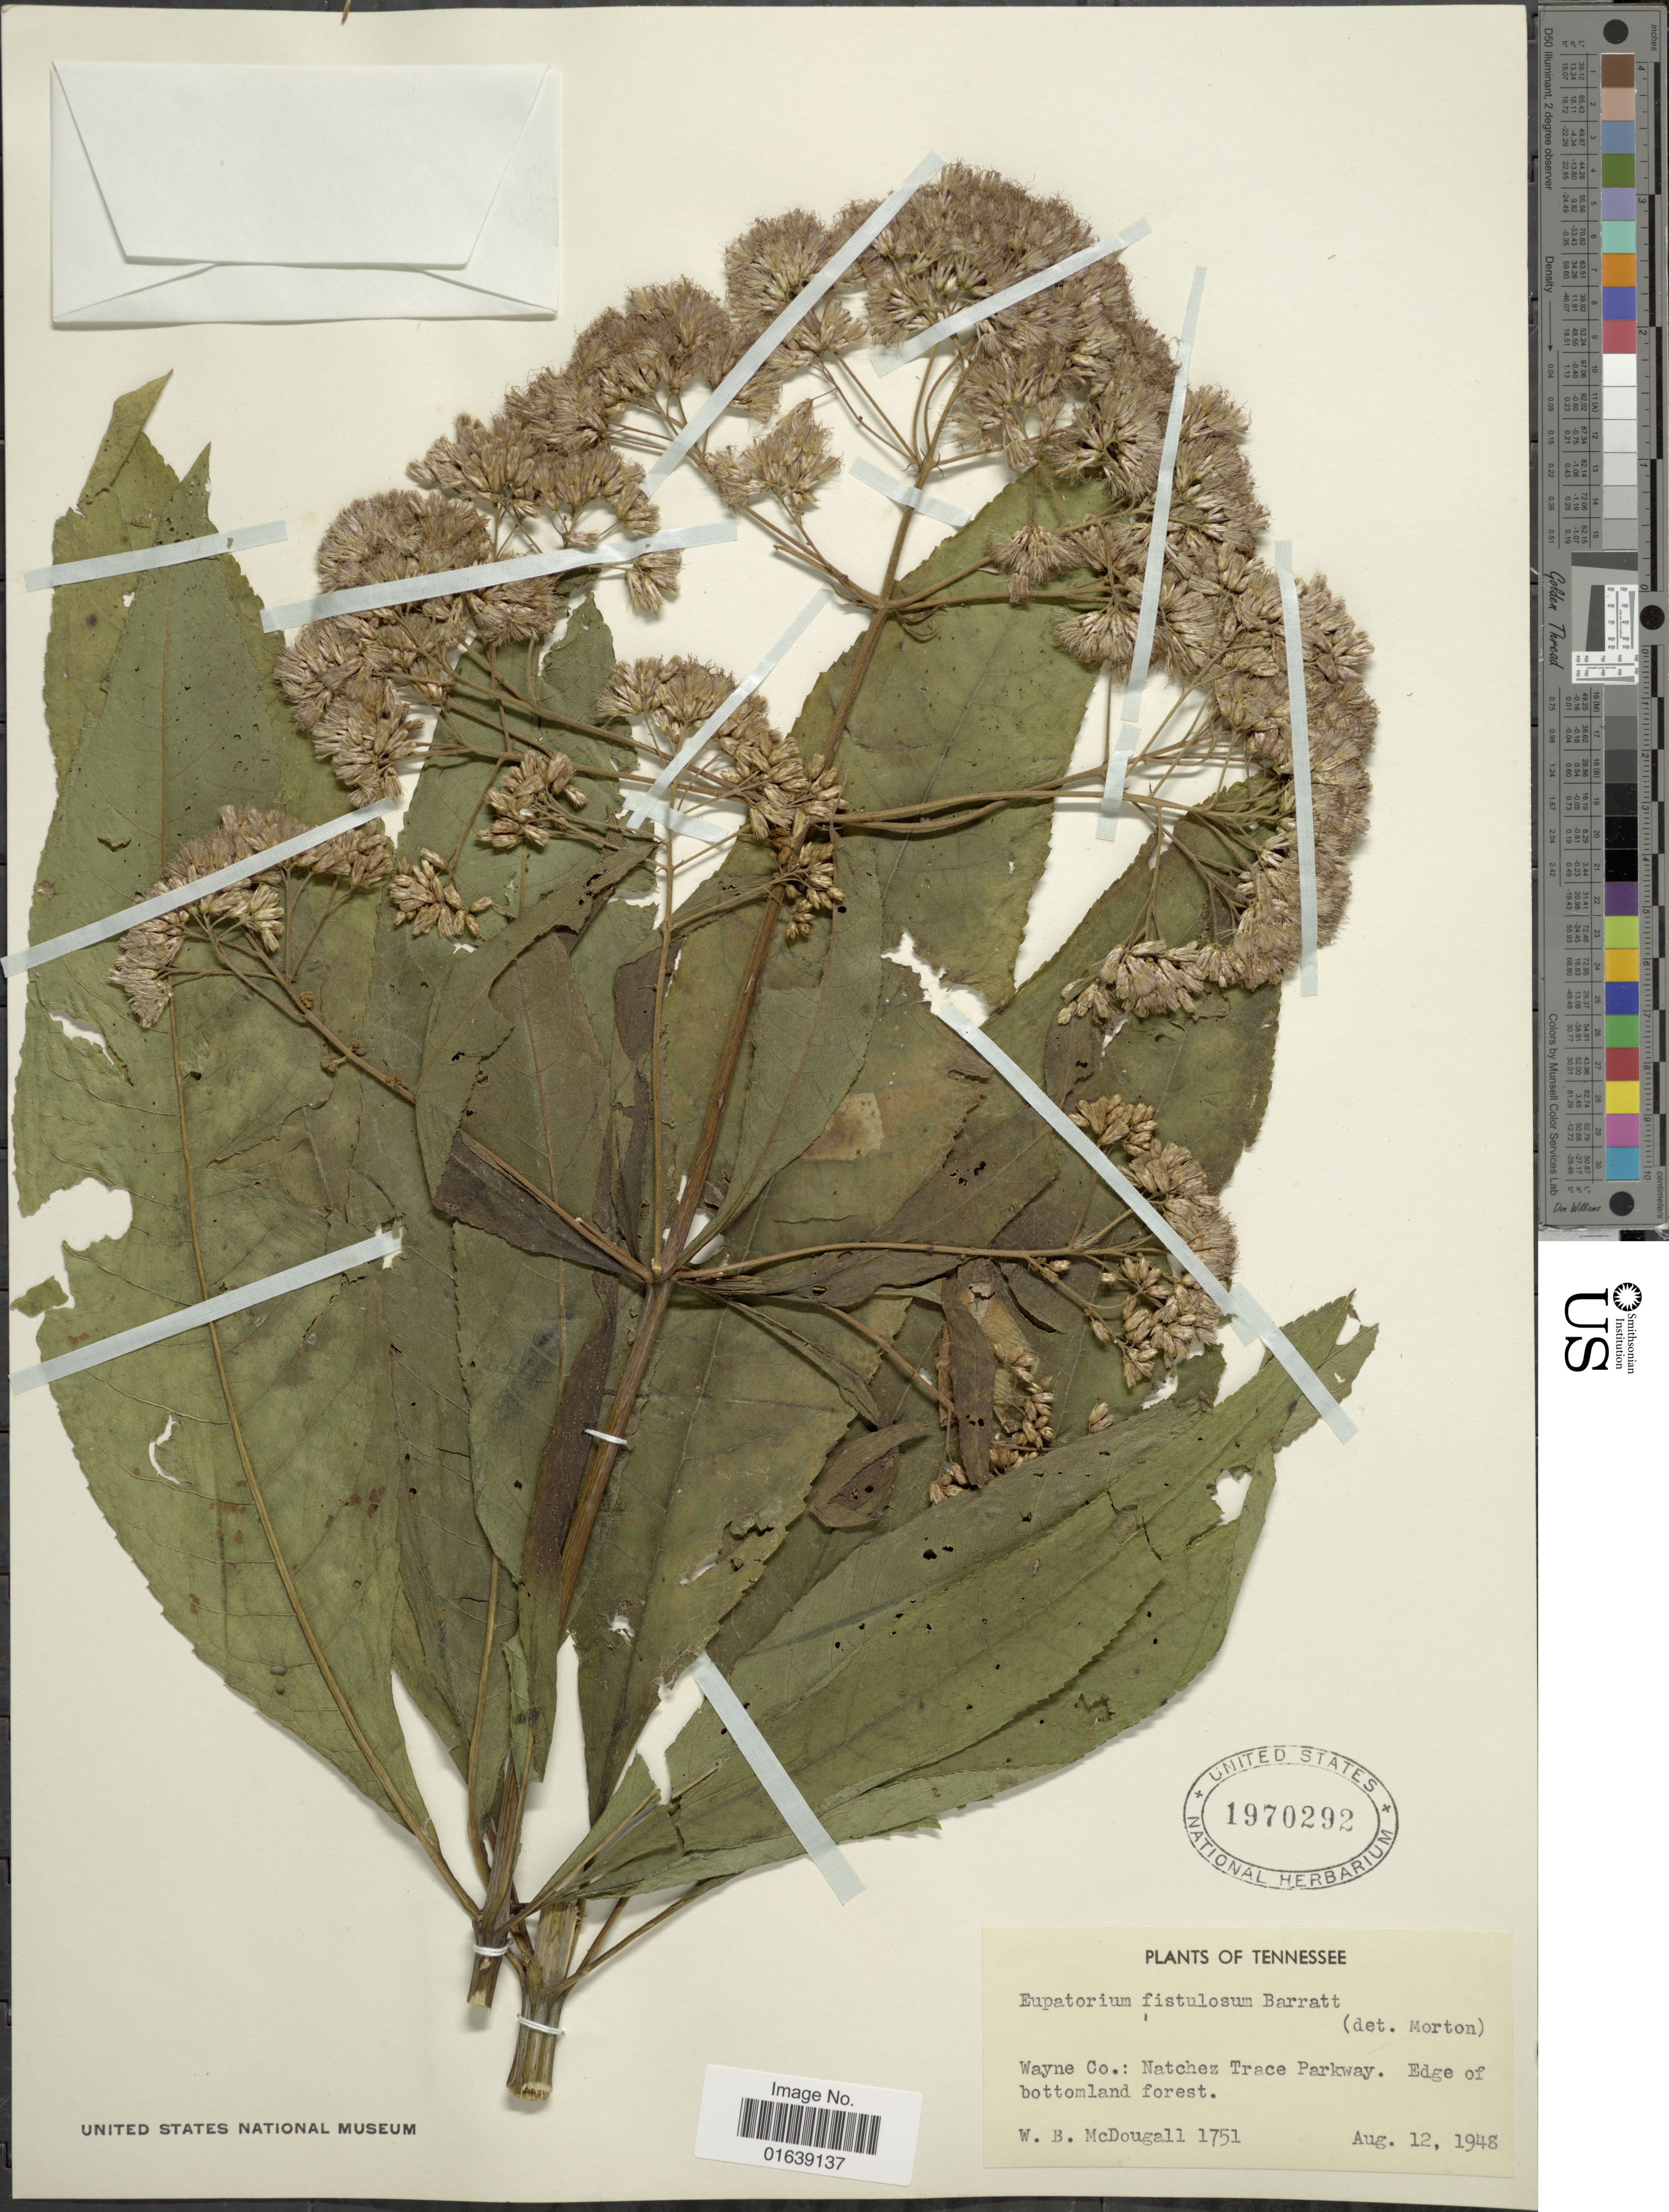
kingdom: Plantae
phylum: Tracheophyta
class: Magnoliopsida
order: Asterales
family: Asteraceae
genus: Eupatorium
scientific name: Eupatorium fistulosum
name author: Barratt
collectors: W. B. McDougall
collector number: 1751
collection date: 1948-08-12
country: United States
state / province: Tennessee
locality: Tennessee. Wayne Co.: Natchez Trace Parkway. Edge of bottomland forest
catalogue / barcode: US 1970292